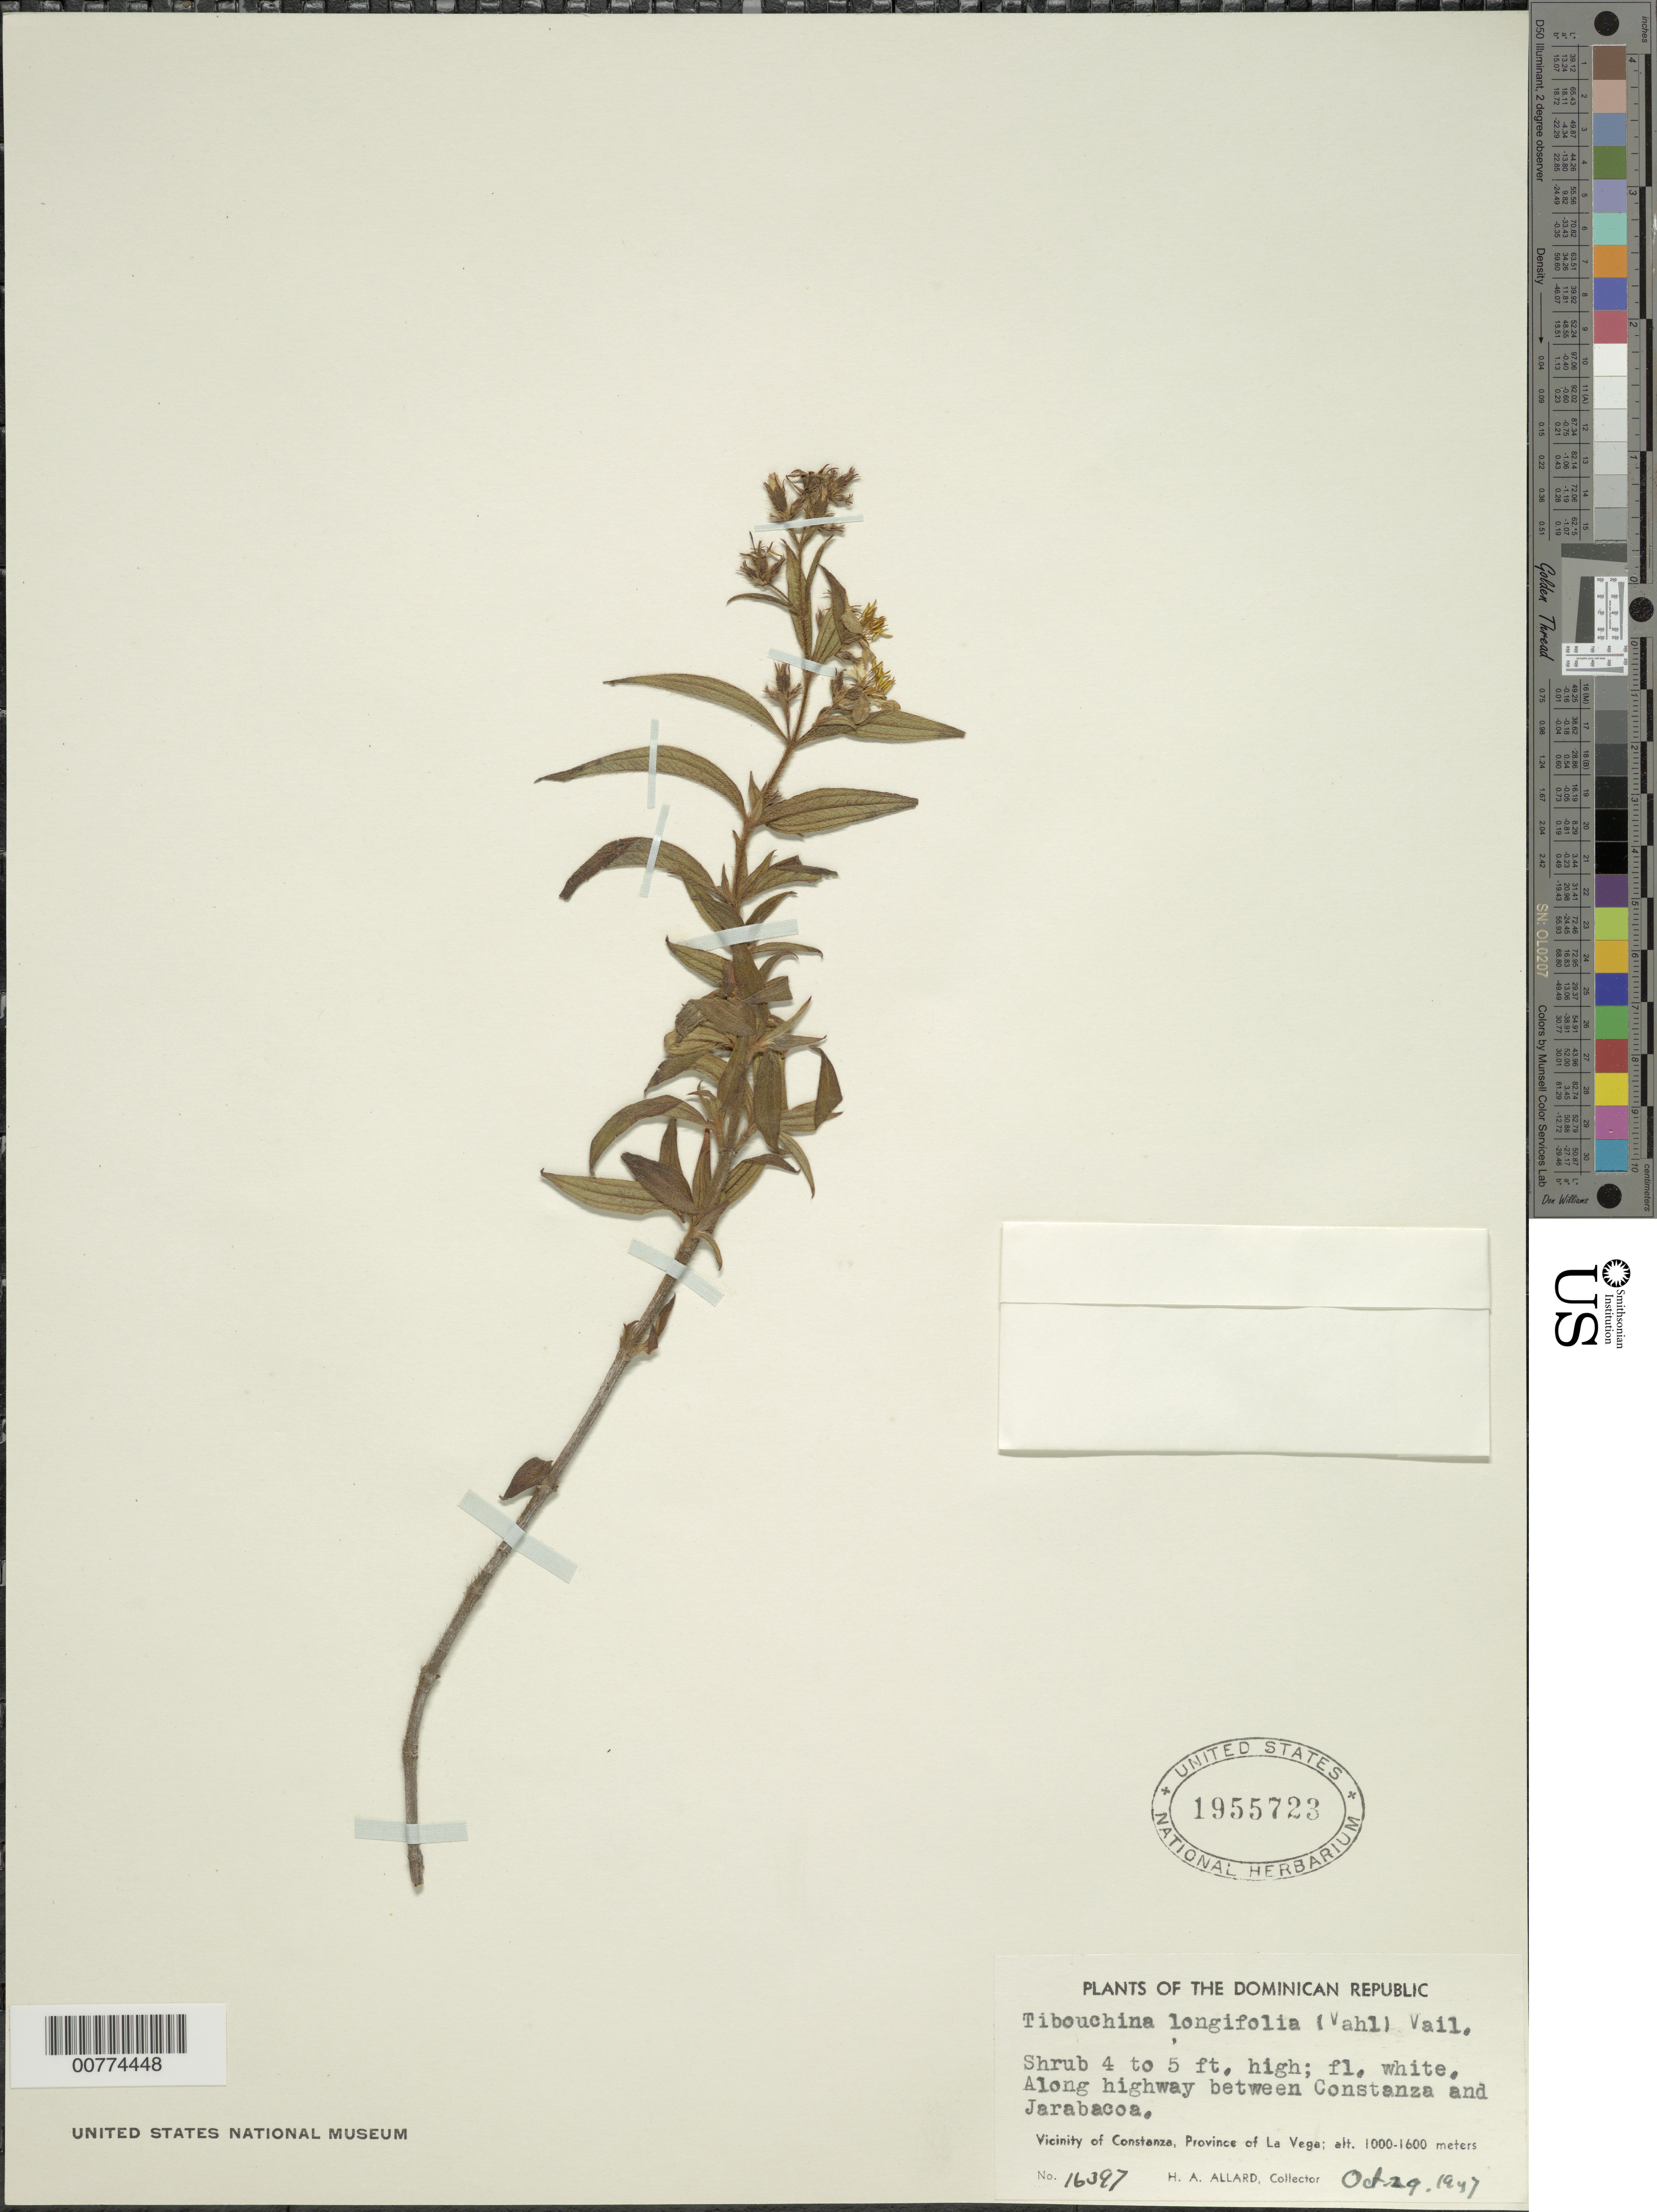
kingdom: Plantae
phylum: Tracheophyta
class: Magnoliopsida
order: Myrtales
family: Melastomataceae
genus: Chaetogastra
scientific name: Chaetogastra longifolia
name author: (Vahl) DC.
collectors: H. A. Allard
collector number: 16397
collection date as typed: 29 Oct 1947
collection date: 1947-10-29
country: Dominican Republic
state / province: La Vega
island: Hispaniola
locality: Vicinity of Constanza, along highway between Constanza and Jarabacoa.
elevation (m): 1000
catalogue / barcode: US 1955723